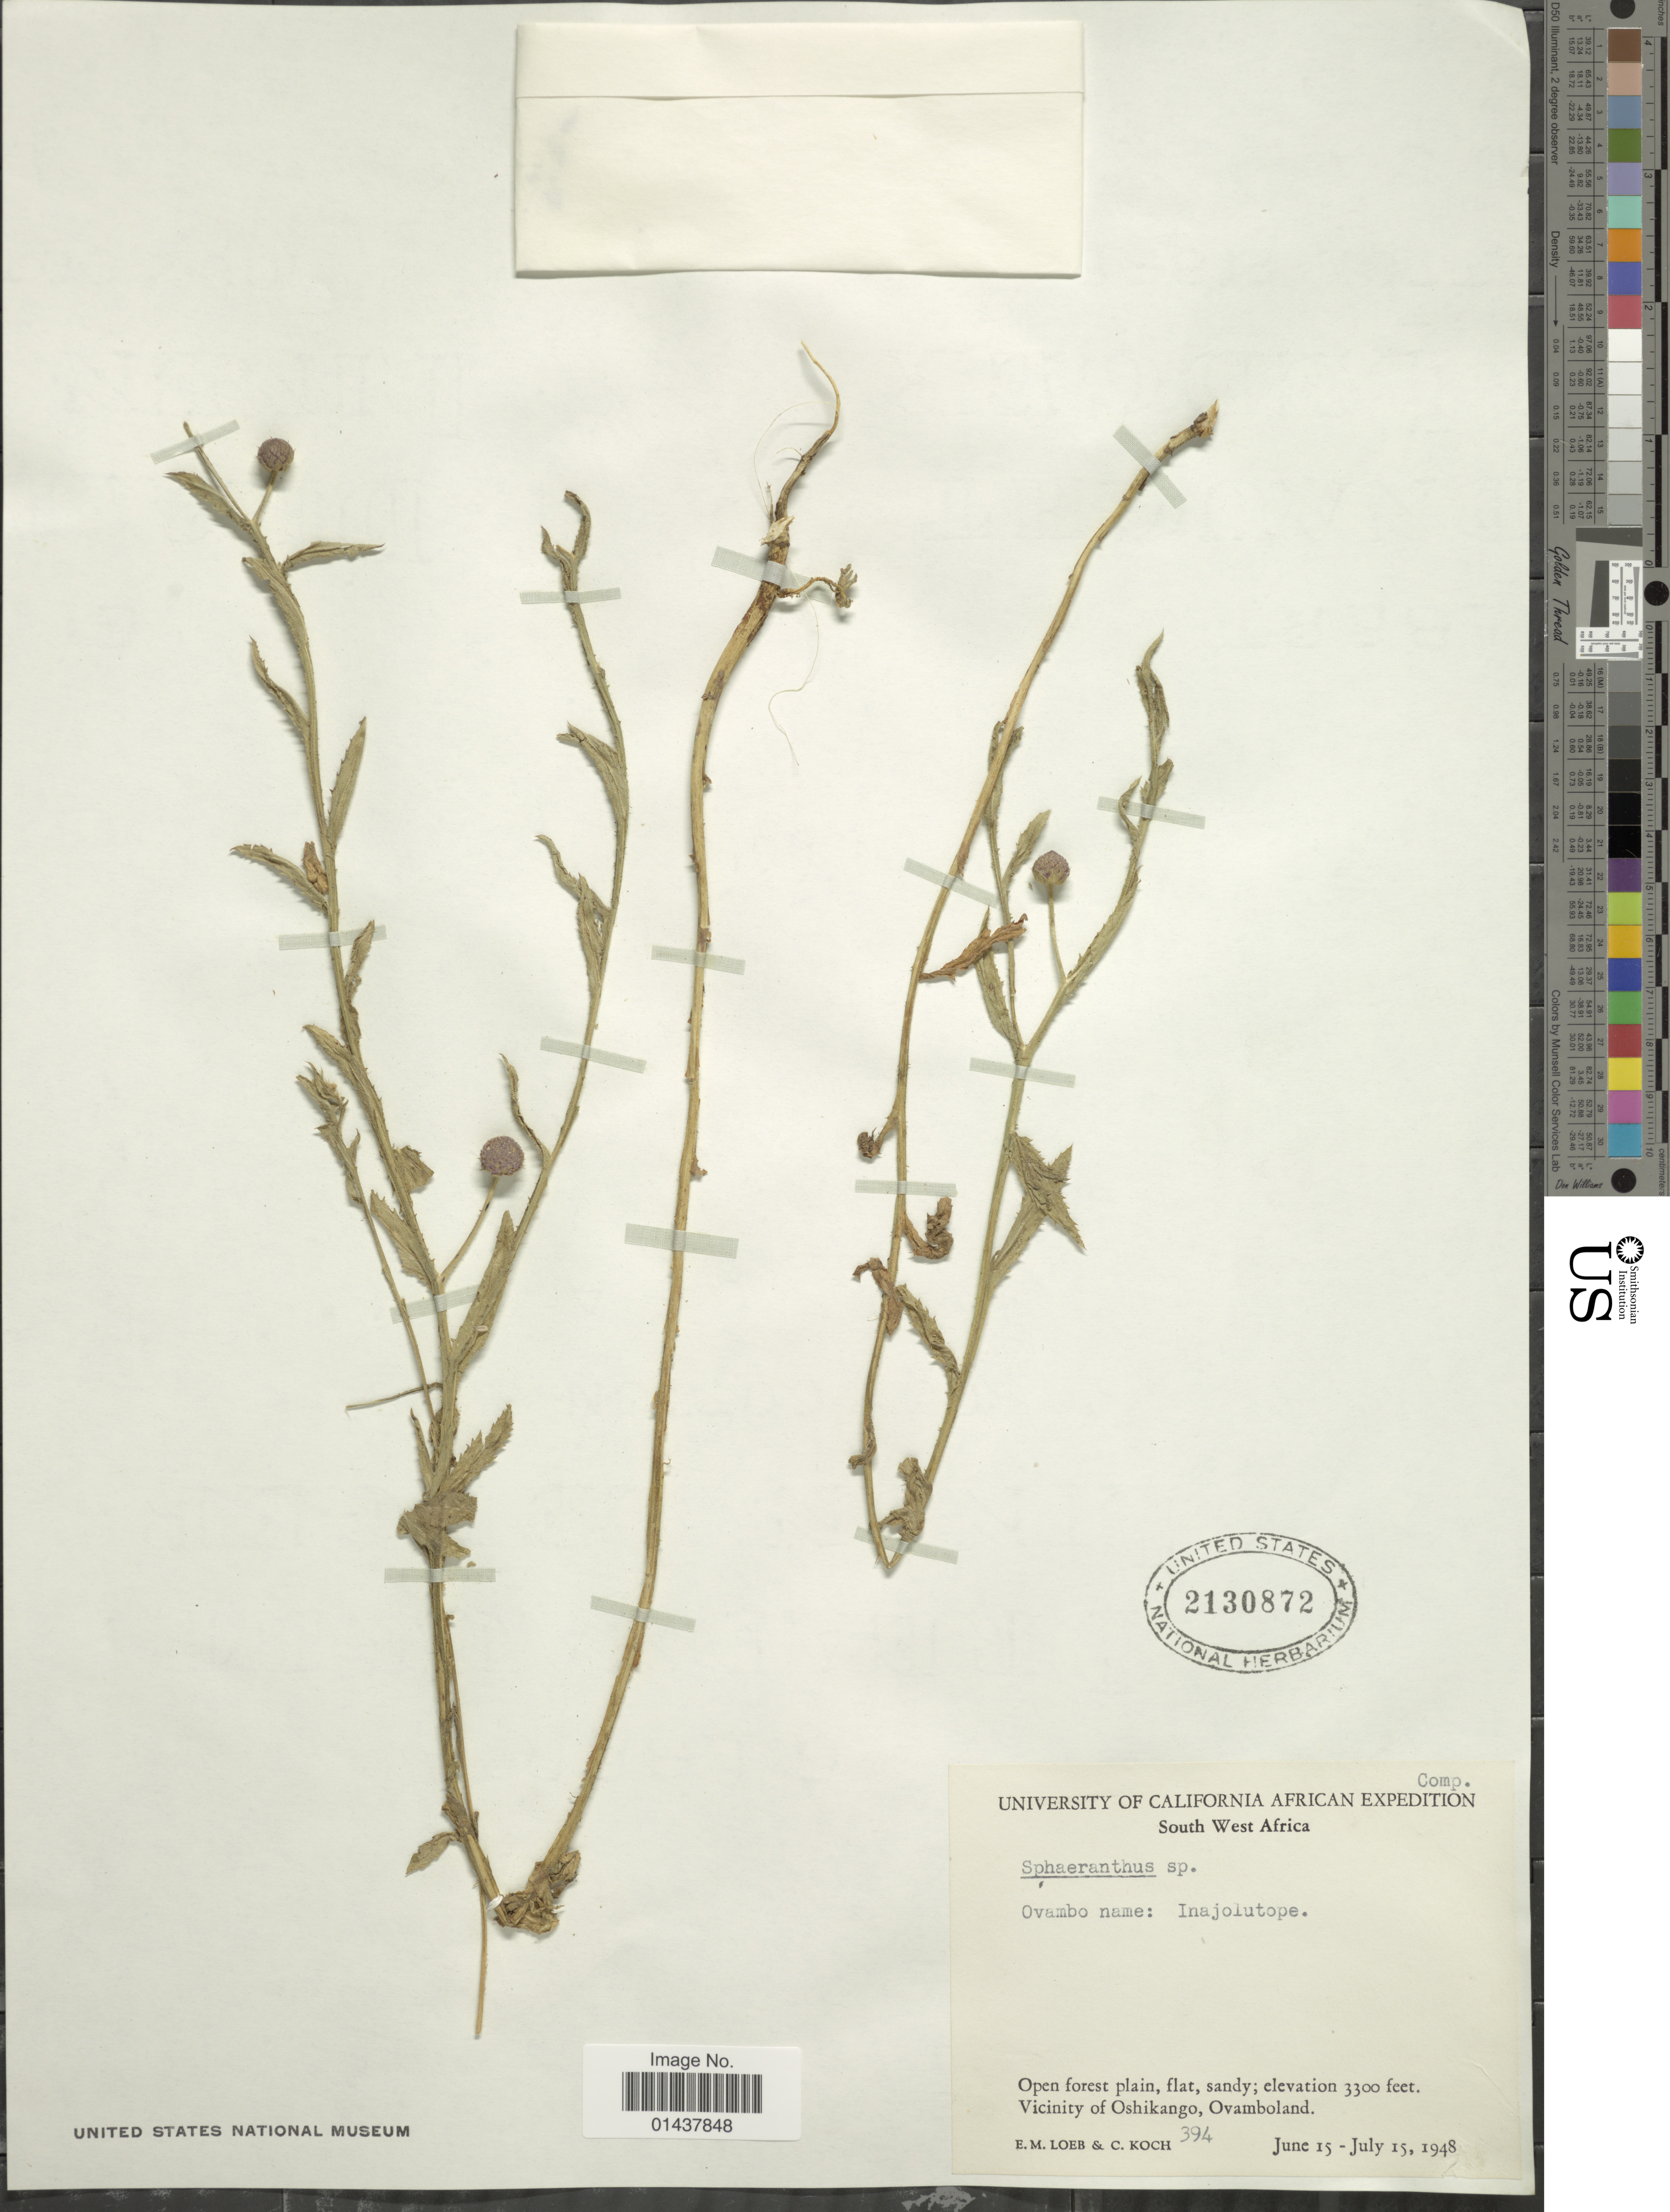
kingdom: Plantae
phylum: Tracheophyta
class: Magnoliopsida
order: Asterales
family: Asteraceae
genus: Sphaeranthus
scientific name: Sphaeranthus sp.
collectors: E. Loeb & C. Koch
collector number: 394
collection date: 1948-06-15/1948-07-16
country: Namibia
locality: South West Africa, Vicinity of Oshikango, Ovamboland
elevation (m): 1006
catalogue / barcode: US 2130872